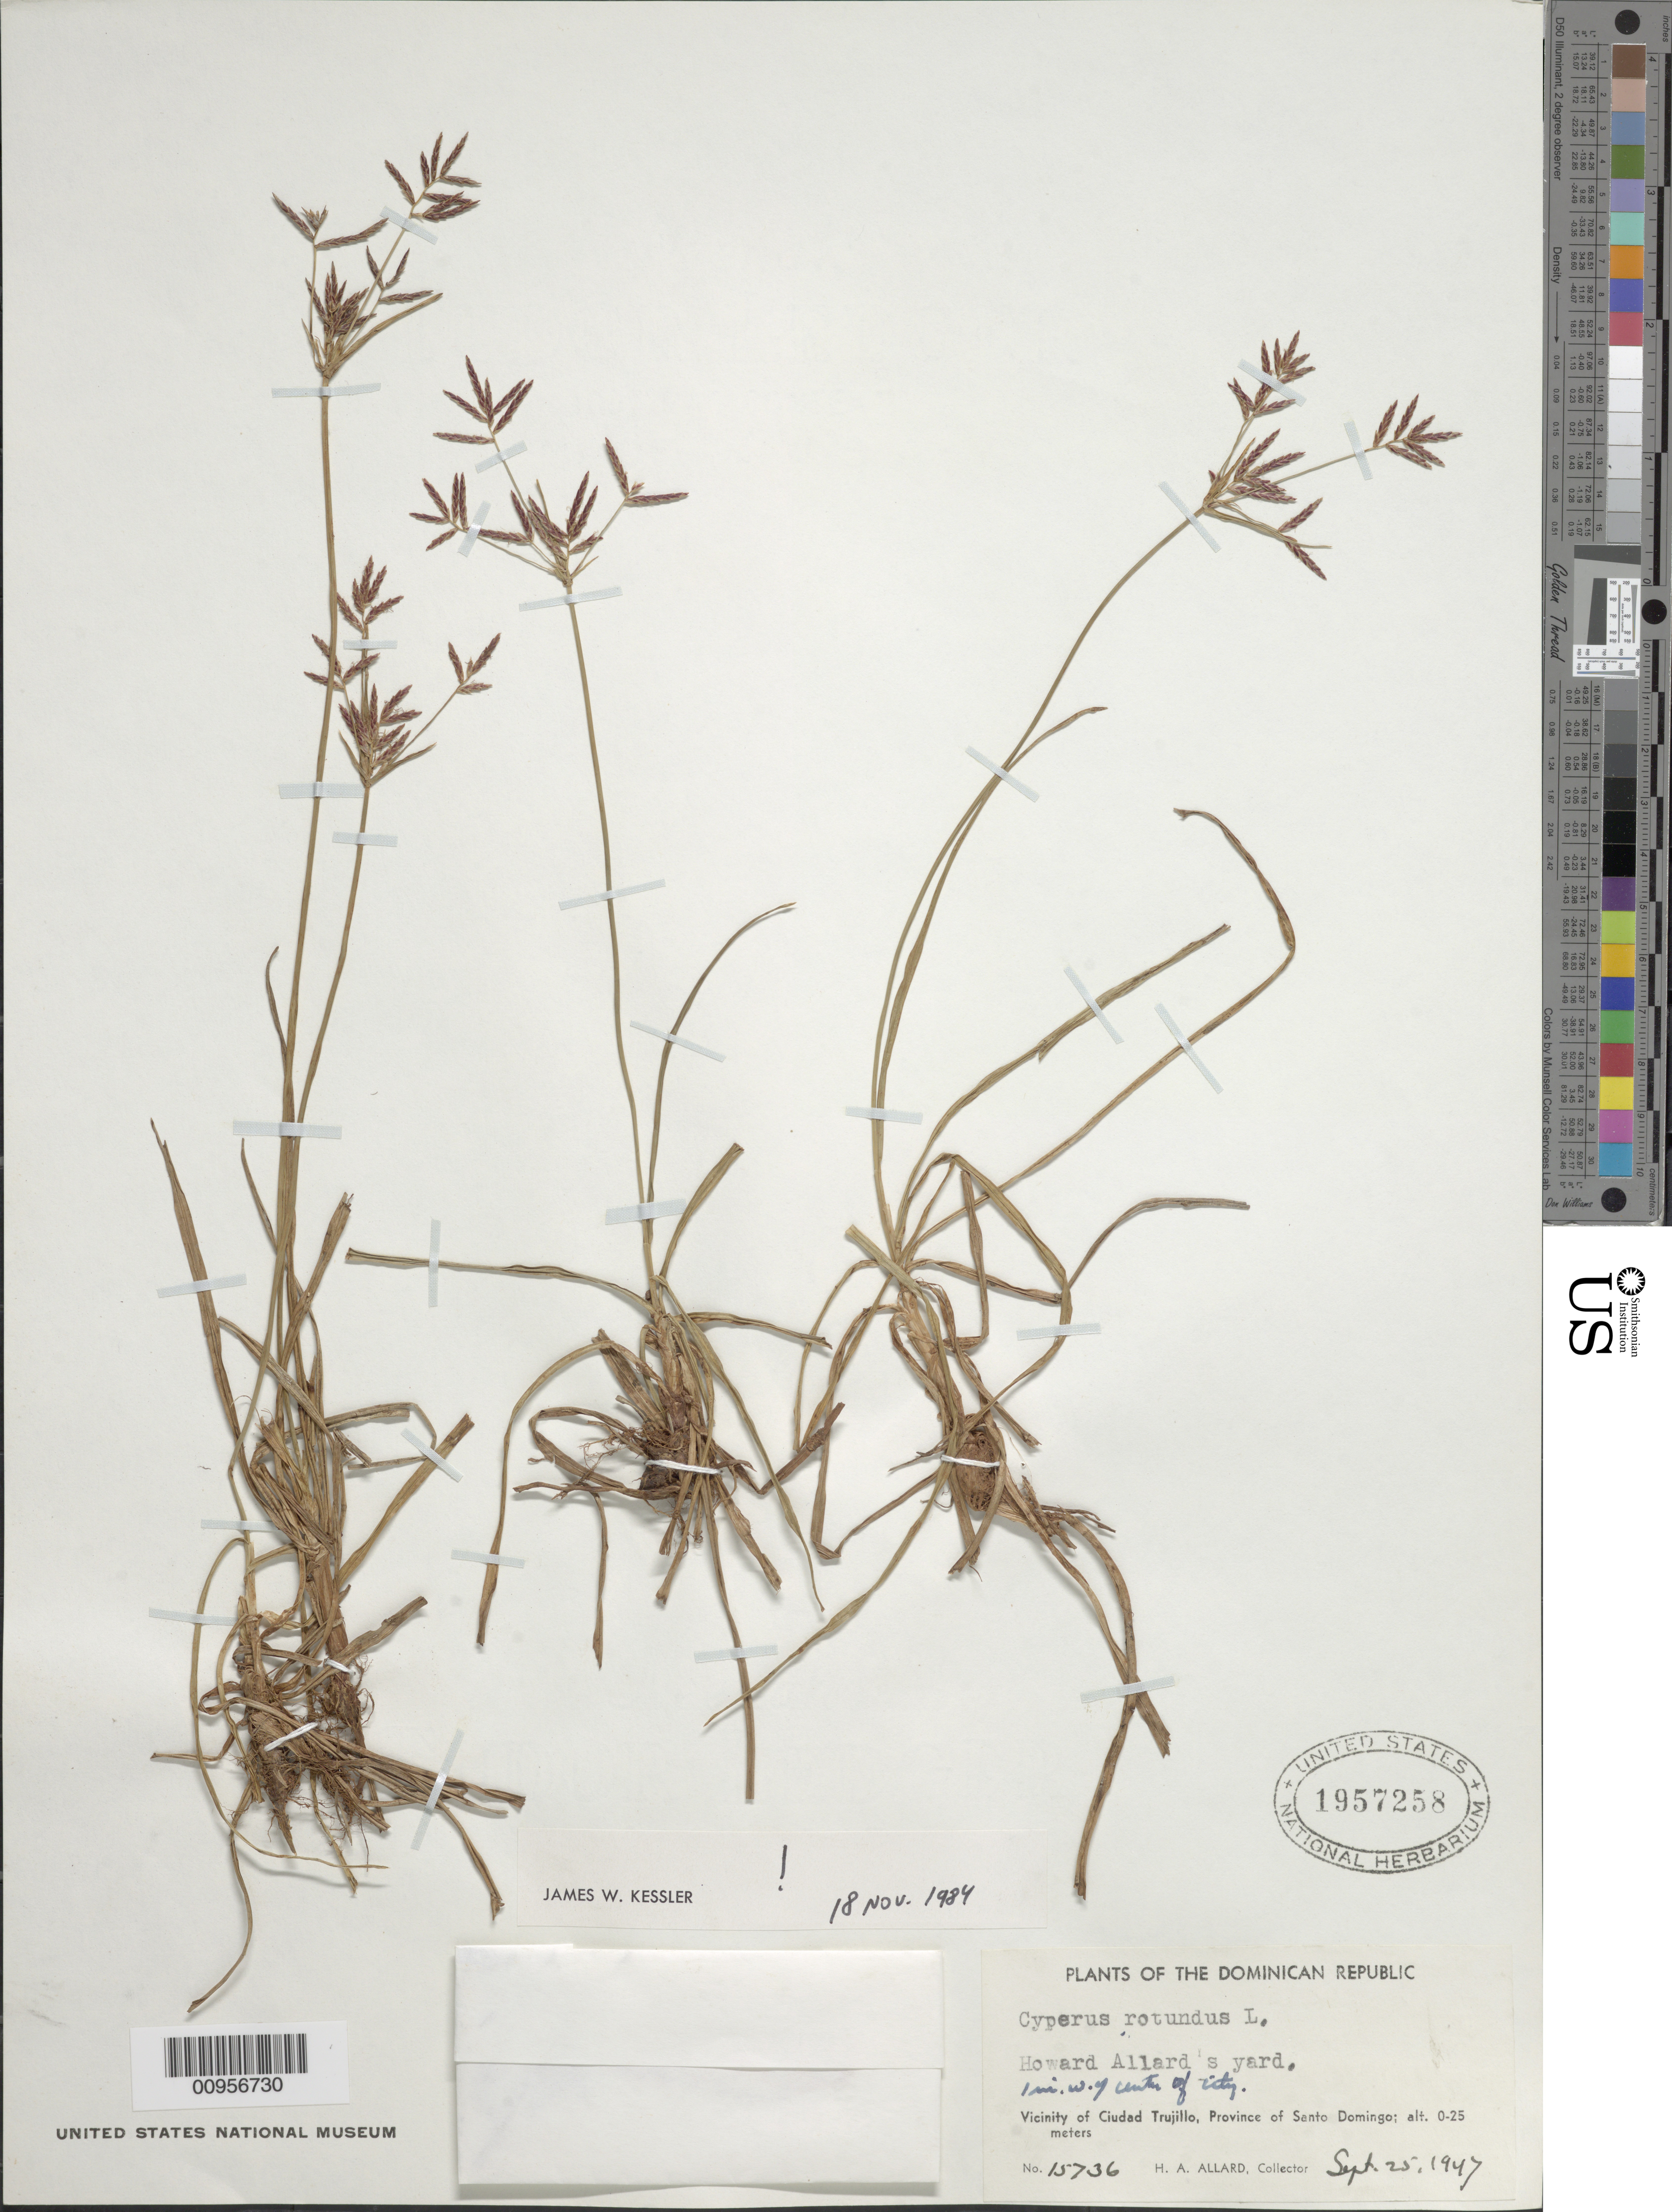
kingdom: Plantae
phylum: Tracheophyta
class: Liliopsida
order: Poales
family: Cyperaceae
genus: Cyperus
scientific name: Cyperus rotundus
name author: L.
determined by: Kessler, J. W.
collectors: H. A. Allard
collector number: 15736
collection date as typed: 25 Sep 1947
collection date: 1947-09-25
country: Dominican Republic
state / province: Santo Domingo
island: Hispaniola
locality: Vicinity of Ciudad Trujillo, Howard Allard's yard, 1 mi W of center of city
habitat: Yard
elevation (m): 0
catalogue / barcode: US 1957258